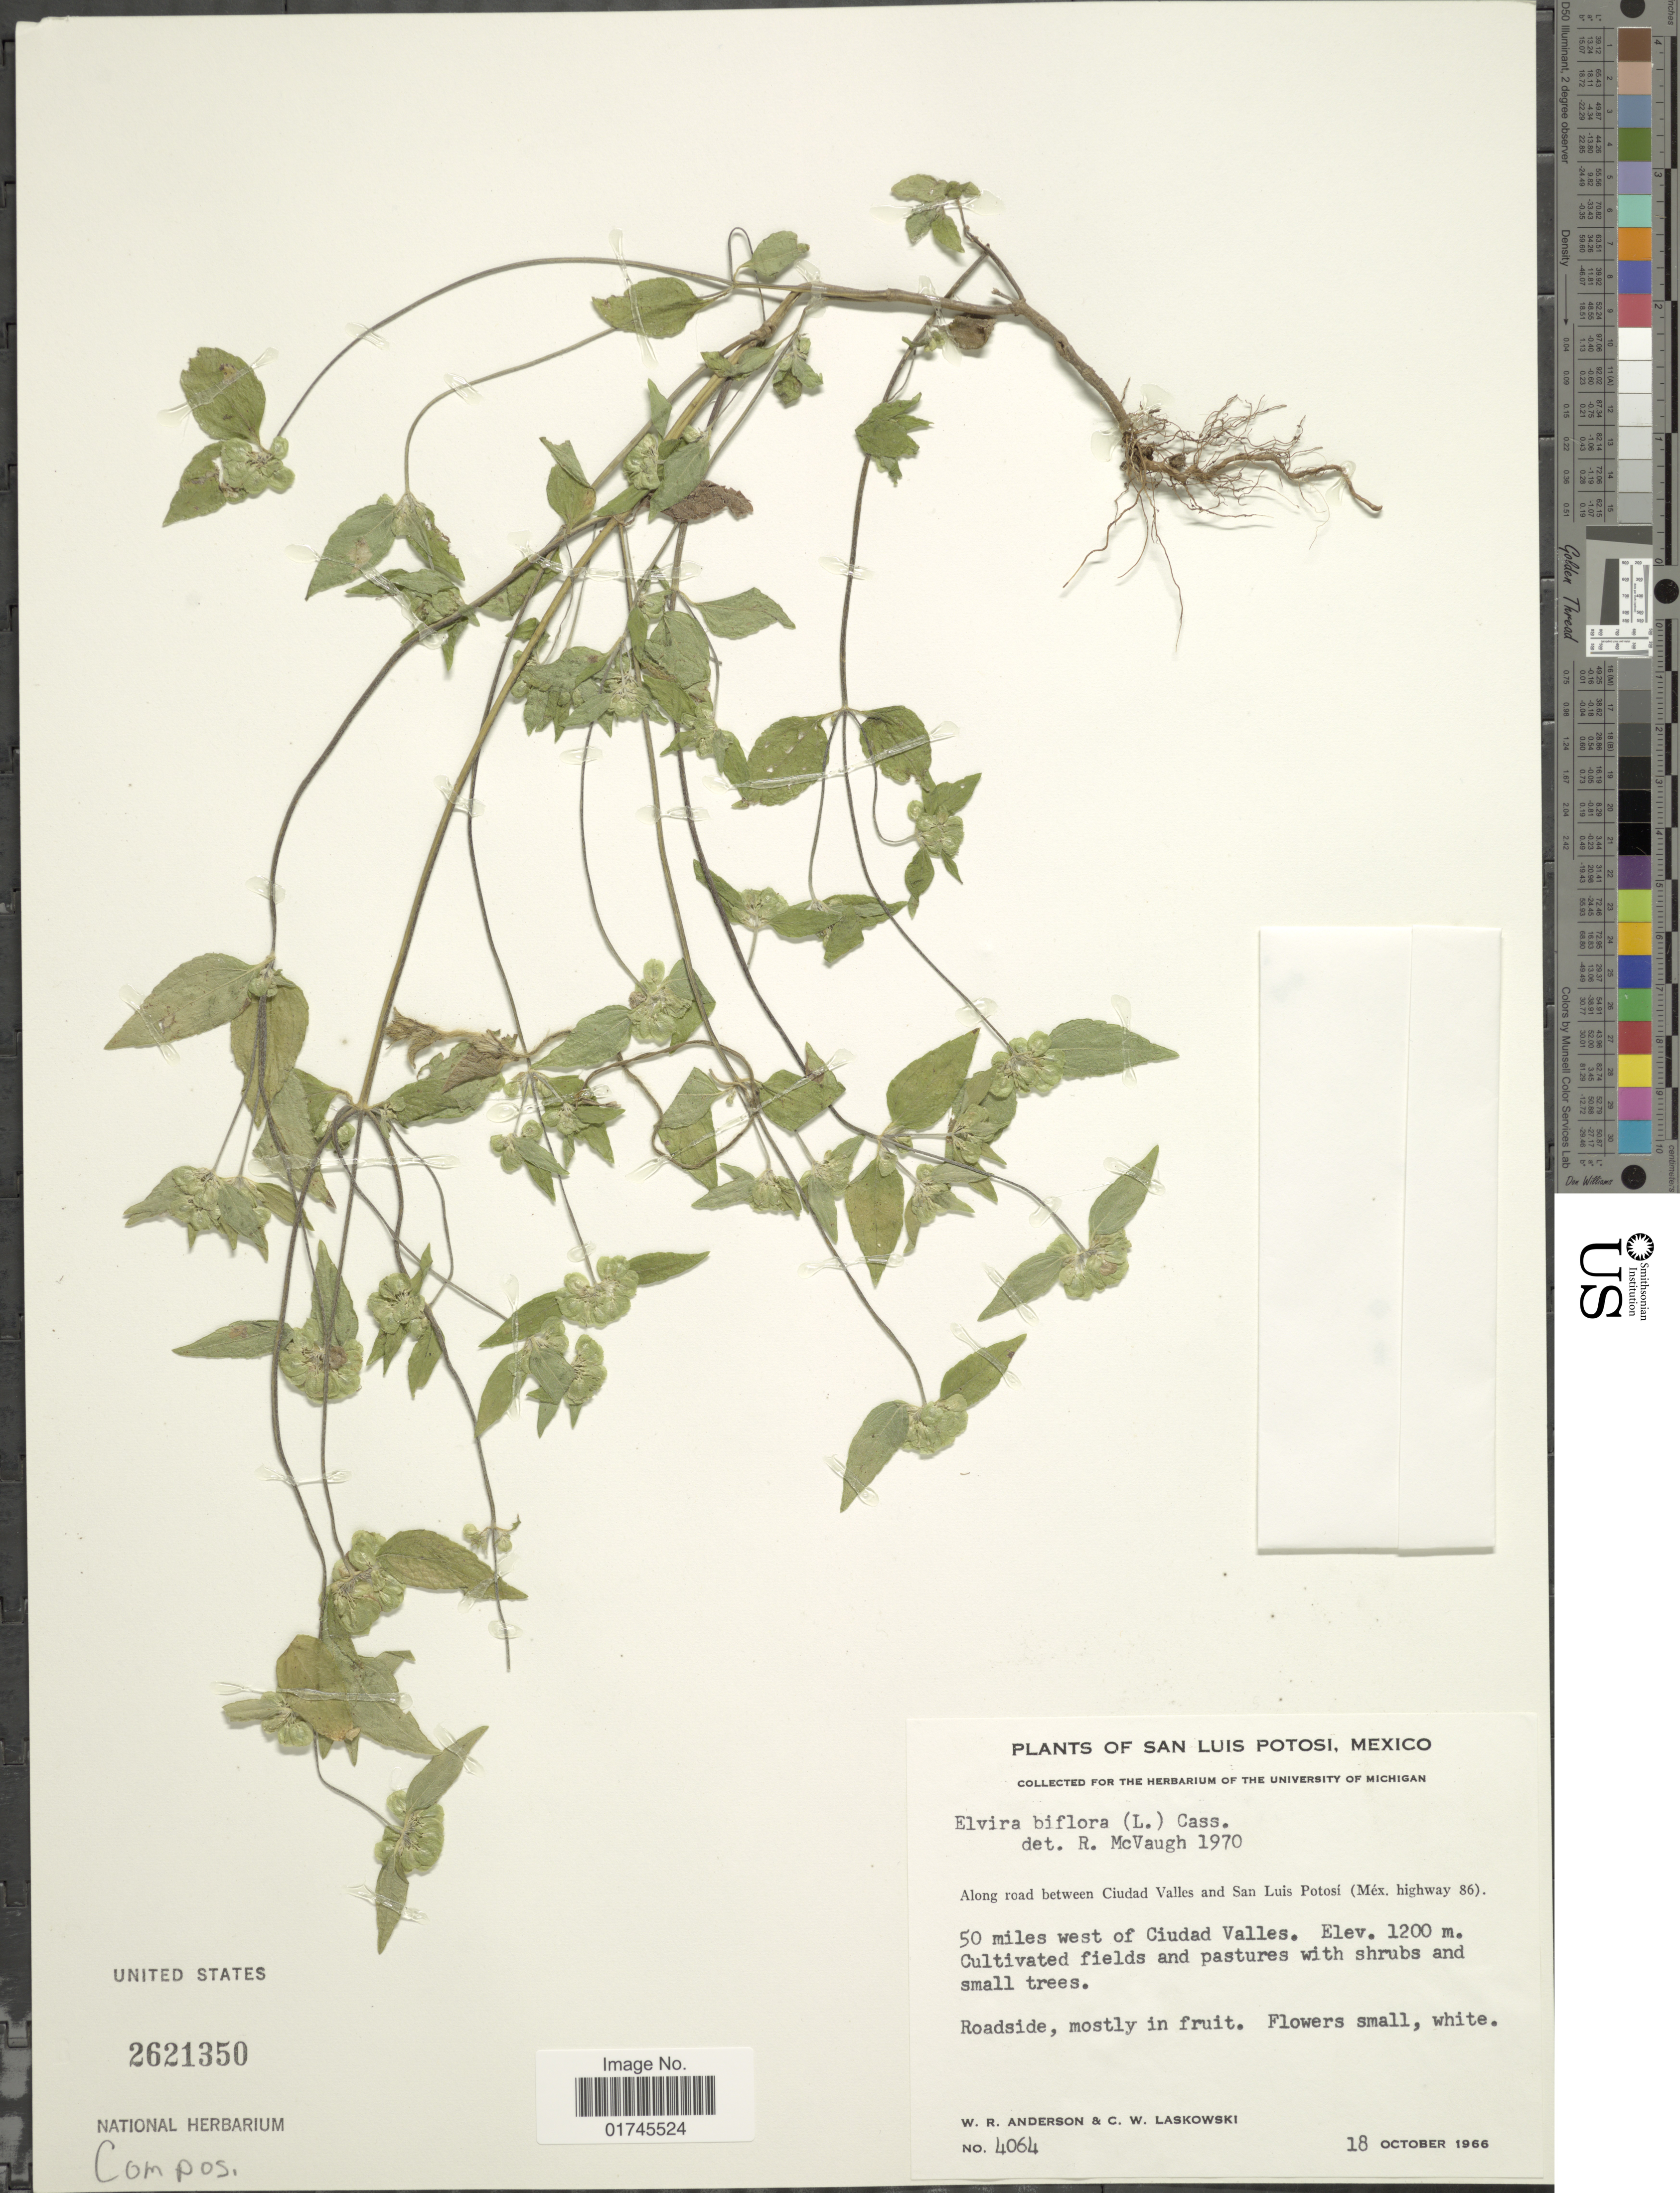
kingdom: Plantae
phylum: Tracheophyta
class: Magnoliopsida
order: Asterales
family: Asteraceae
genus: Delilia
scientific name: Delilia biflora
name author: (L.) Kuntze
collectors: W. Anderson & C. Laskowski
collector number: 4064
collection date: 1966-10-18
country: Mexico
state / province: San Luis Potosí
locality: Along road between Ciudad Valles and San Luis Potosí (Méx. highway 86). 50 miles west of Ciudad Valles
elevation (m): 1200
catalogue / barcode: US 2621350